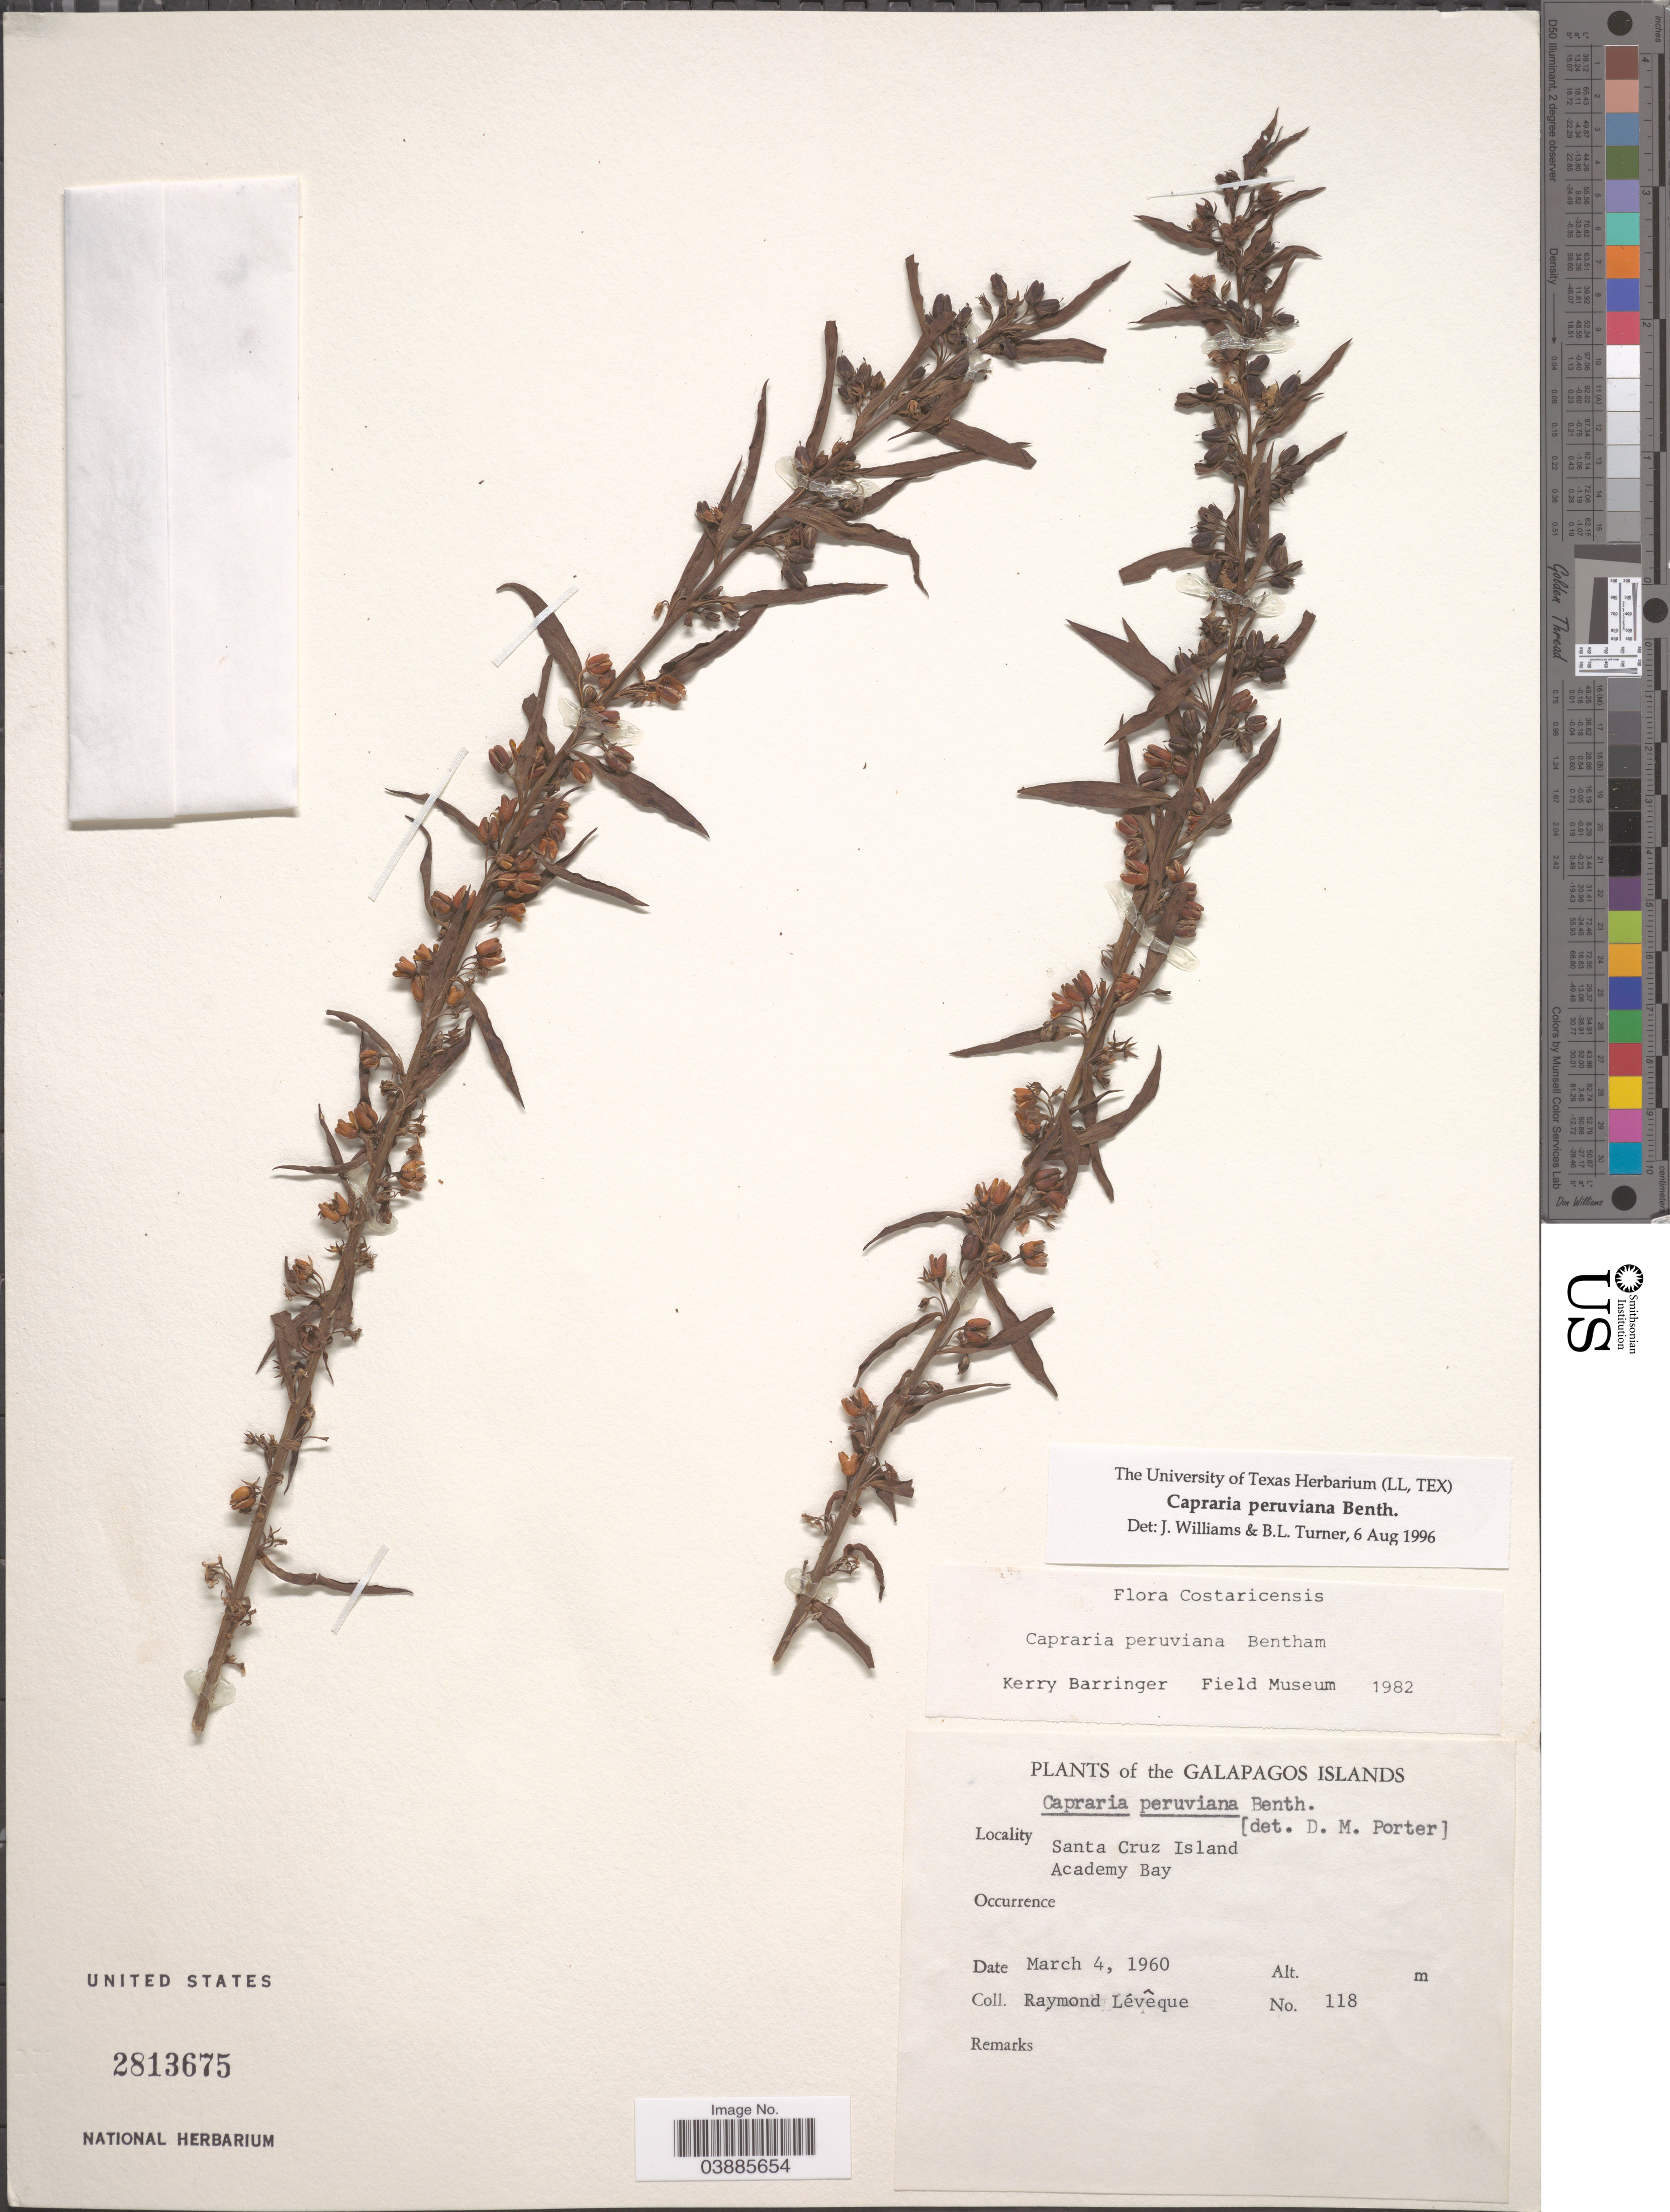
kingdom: Plantae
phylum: Tracheophyta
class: Magnoliopsida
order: Lamiales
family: Scrophulariaceae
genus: Capraria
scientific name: Capraria peruviana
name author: Benth.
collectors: R. Lévêque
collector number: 118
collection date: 1960-03-04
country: Ecuador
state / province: Colón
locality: The Galapagos Islands. Santa Cruz Island. Academy Bay.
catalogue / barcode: US 2813675